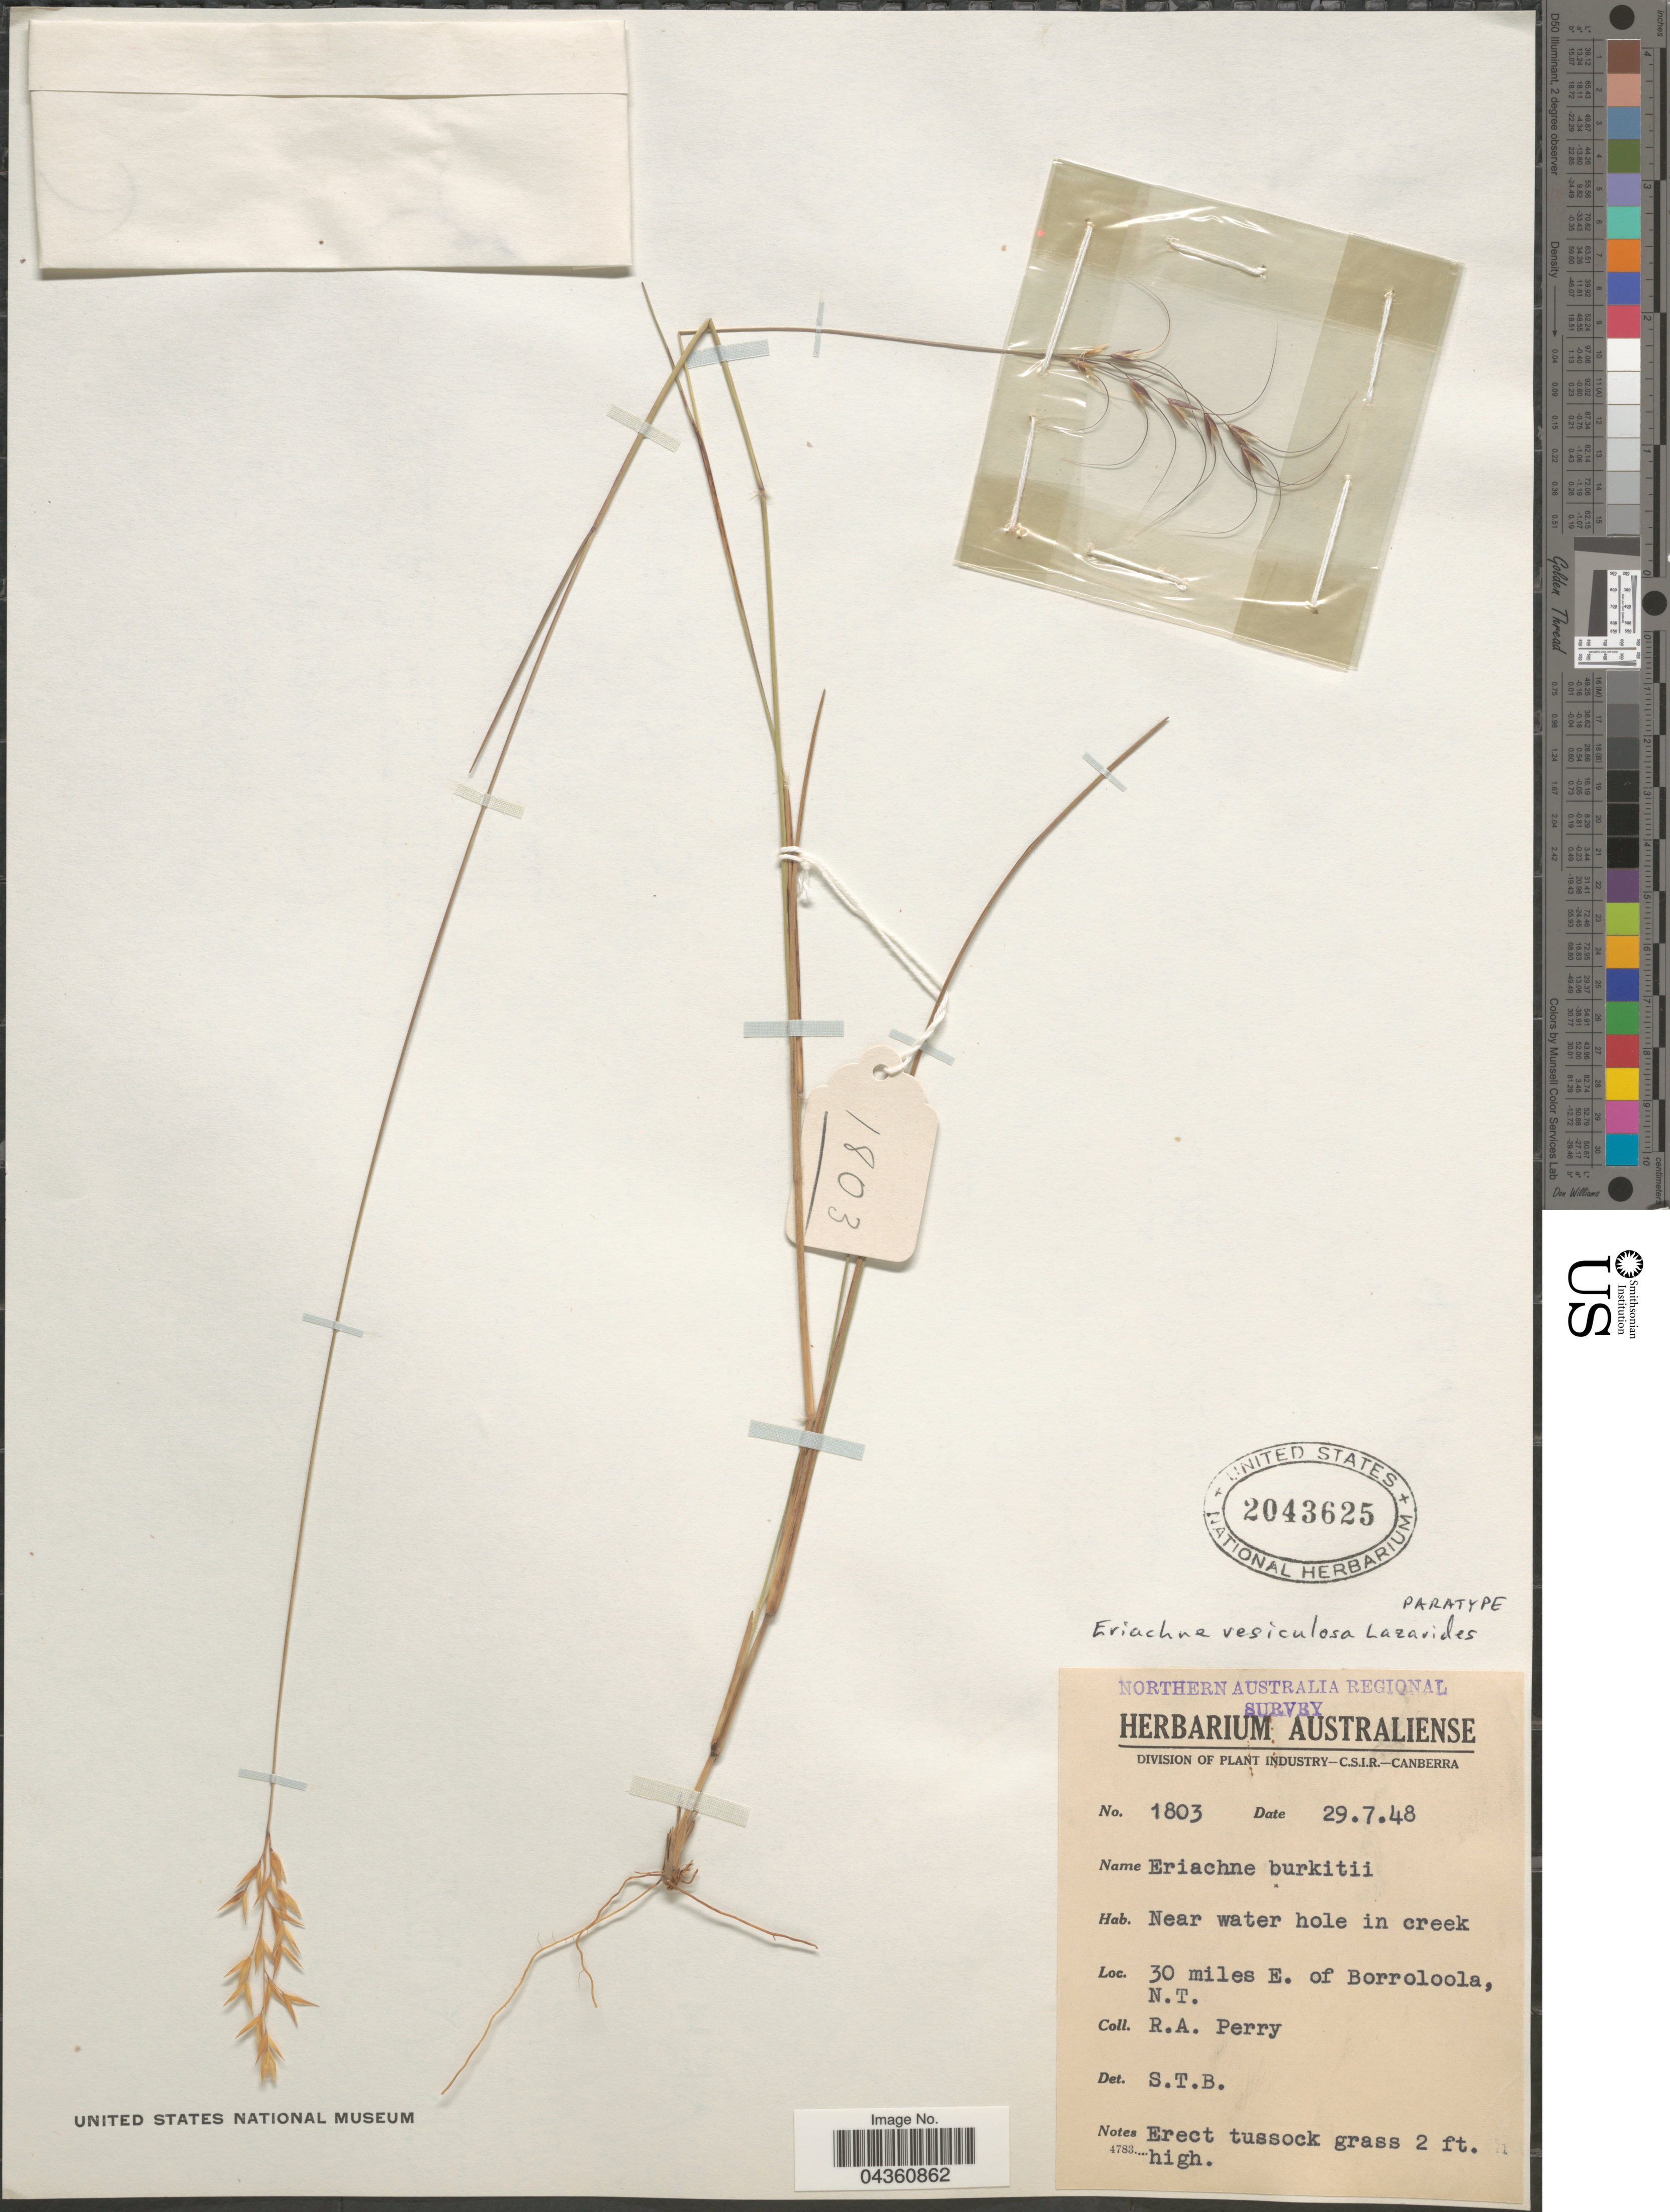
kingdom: Plantae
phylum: Tracheophyta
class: Liliopsida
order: Poales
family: Poaceae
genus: Eriachne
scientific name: Eriachne vesiculosa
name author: Lazarides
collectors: Perry, R. A.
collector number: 1803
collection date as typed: Transcribed d/m/y: 29/7/48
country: Australia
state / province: Northern Territory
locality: Northern Australia Regional Survey. 30 miles E. of Borroloola.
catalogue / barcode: US 2043625